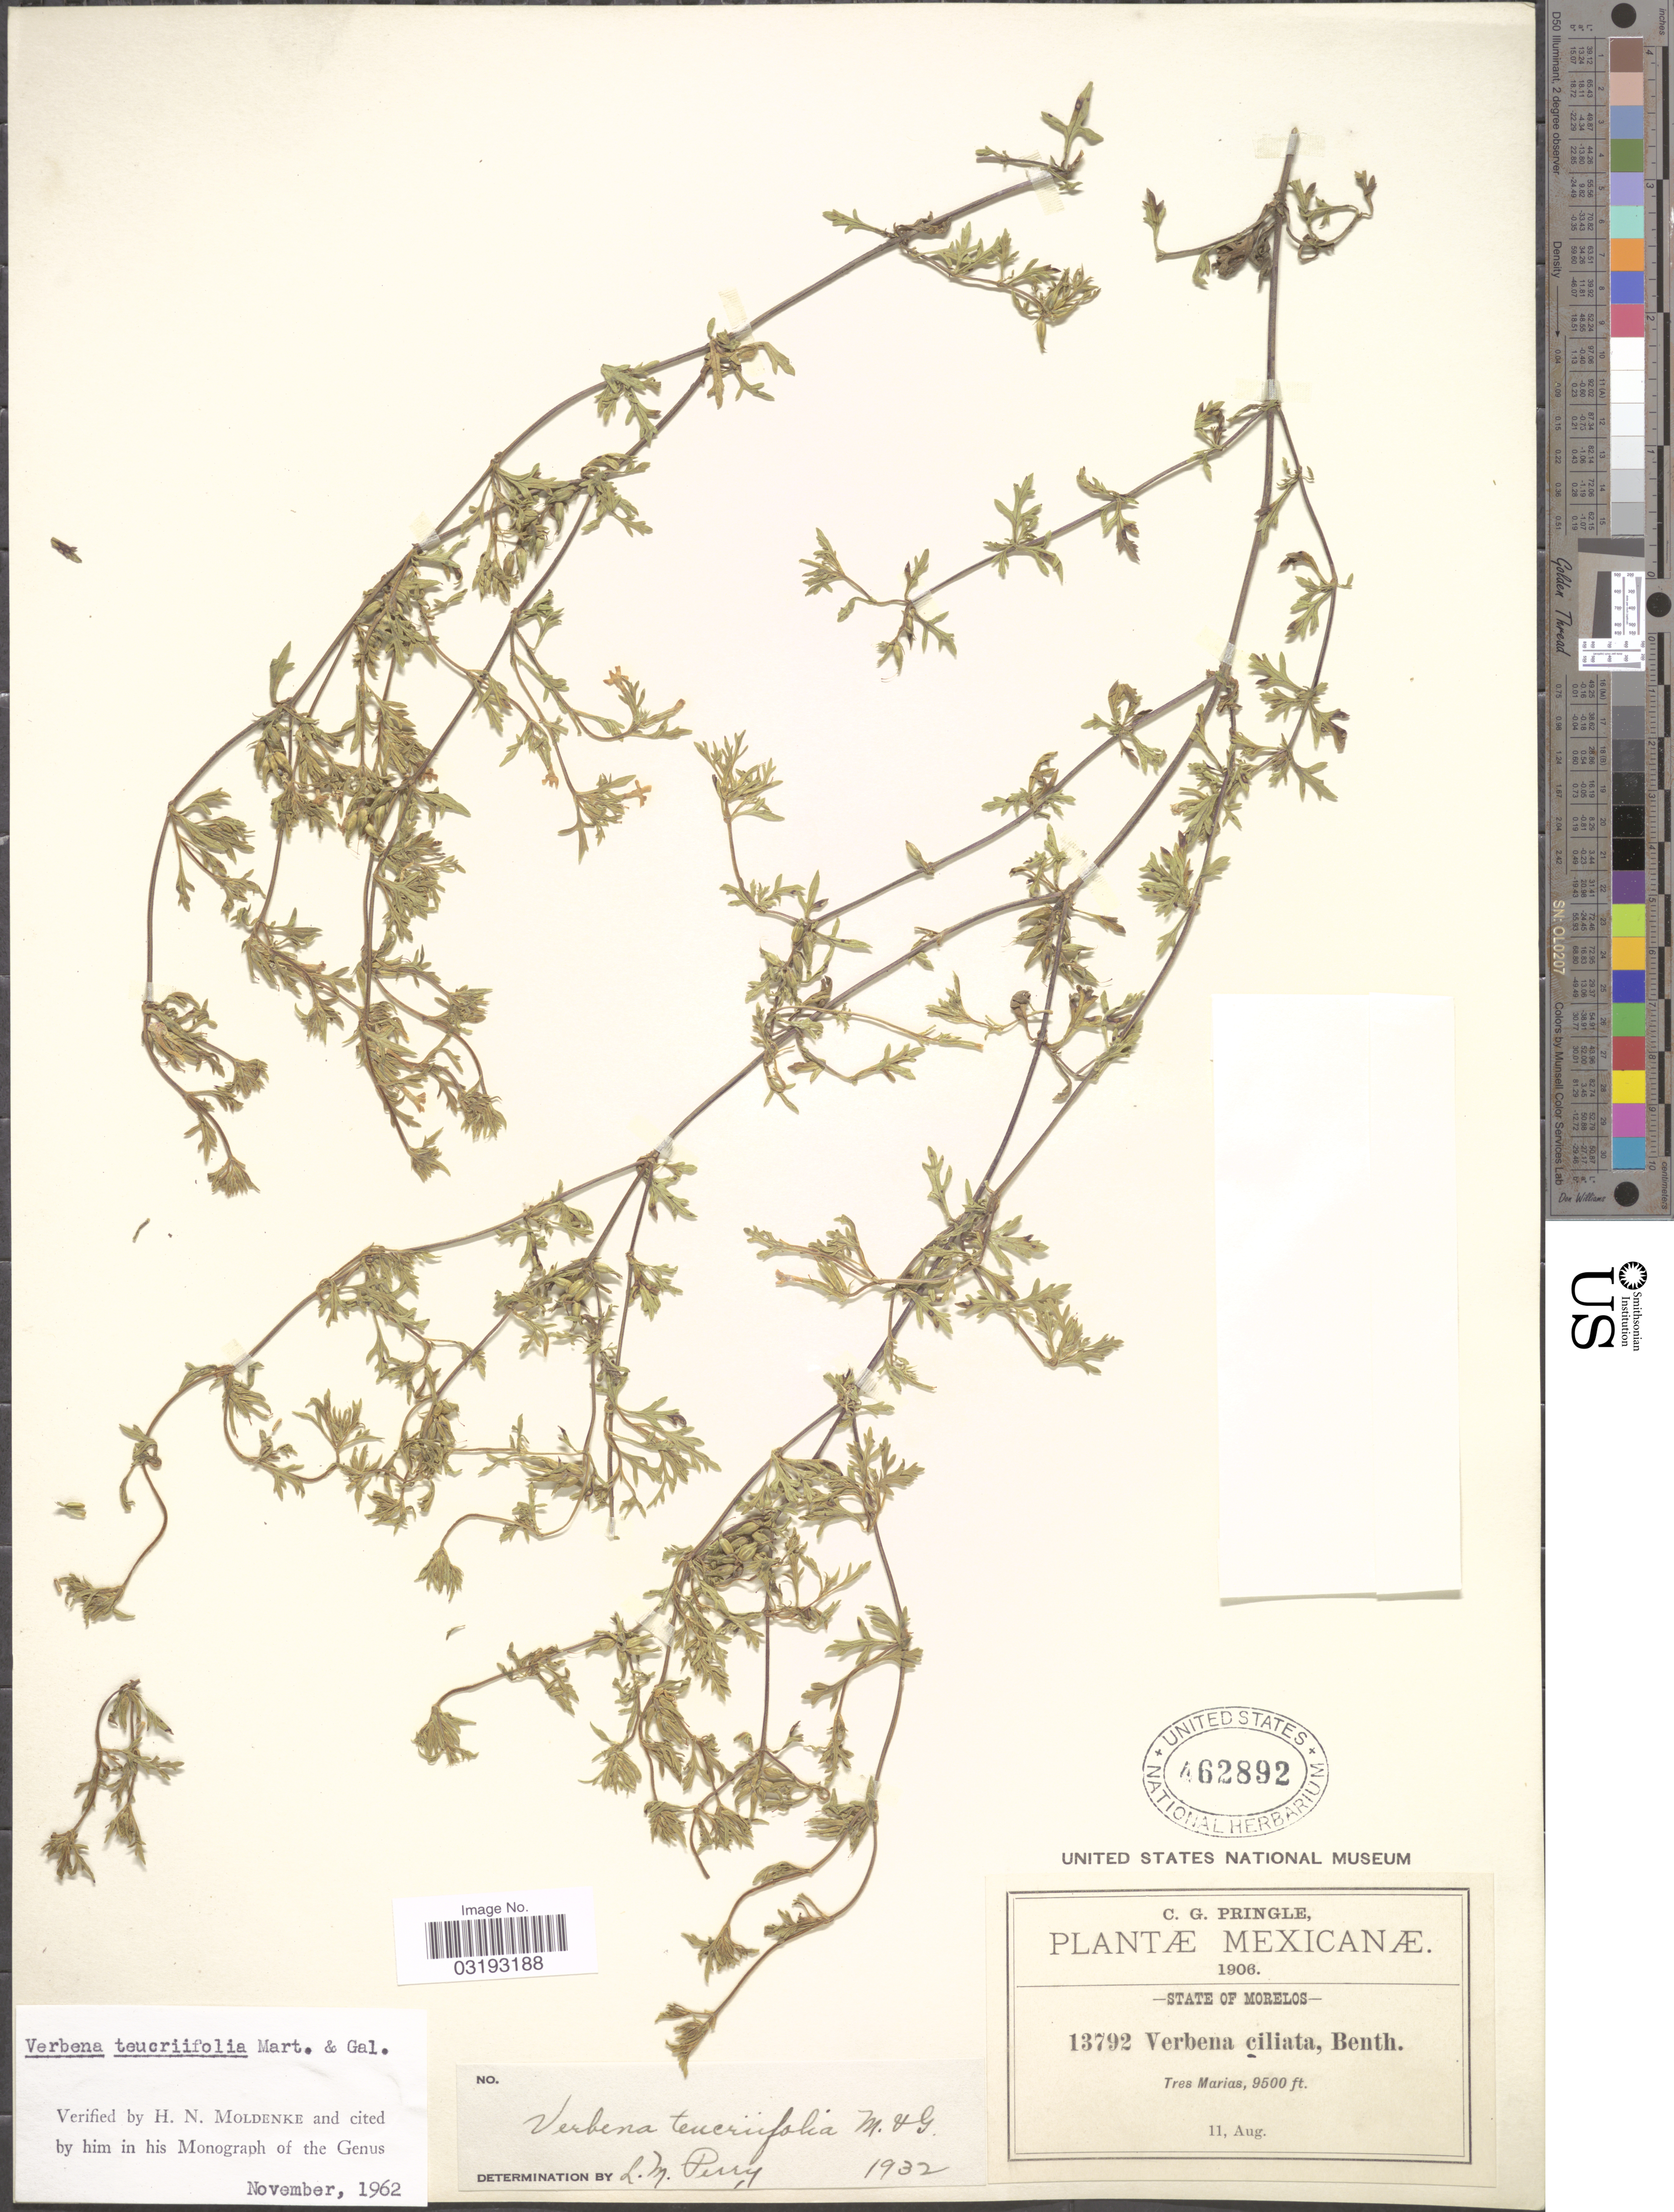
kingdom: Plantae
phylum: Tracheophyta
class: Magnoliopsida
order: Lamiales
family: Verbenaceae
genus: Verbena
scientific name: Verbena teucriifolia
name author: M. Martens & Galeotti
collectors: C. G. Pringle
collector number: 13792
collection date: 1906-08-11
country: Mexico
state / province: Morelos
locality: Tres Marias.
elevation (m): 2896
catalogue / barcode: US 462892